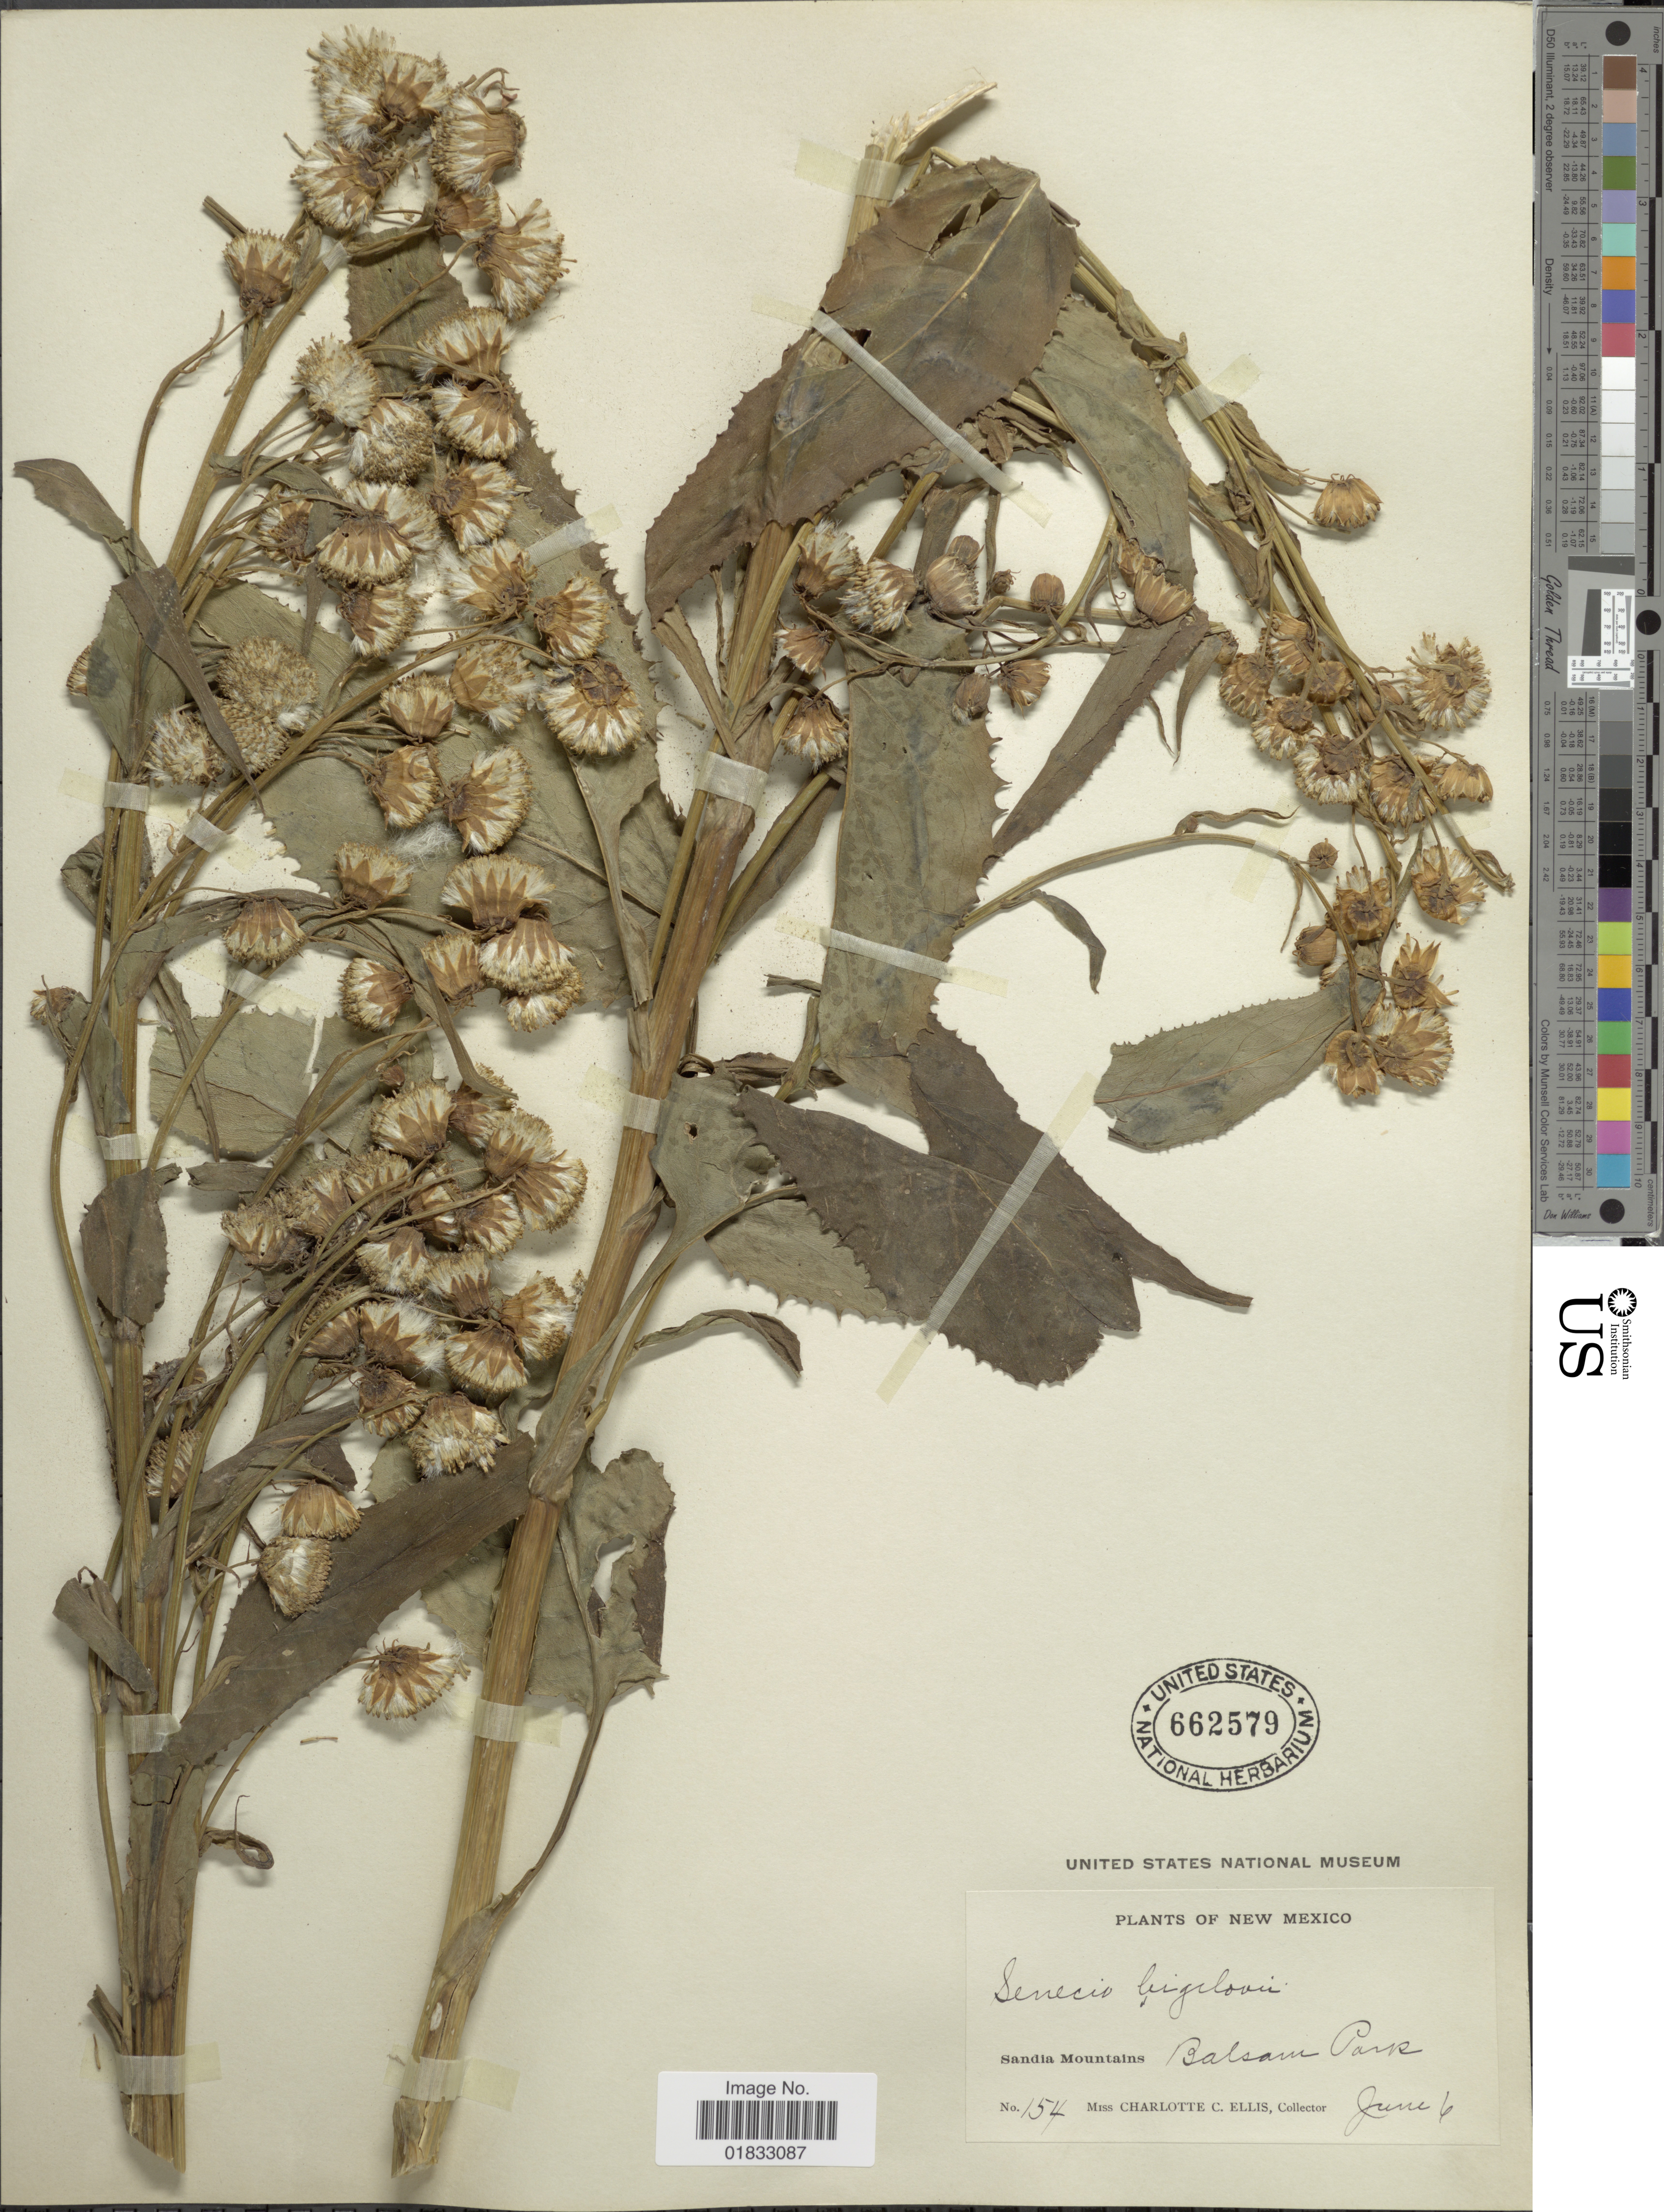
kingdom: Plantae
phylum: Tracheophyta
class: Magnoliopsida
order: Asterales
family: Asteraceae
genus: Senecio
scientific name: Senecio bigelovii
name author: A. Gray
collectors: C. C. Ellis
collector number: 154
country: United States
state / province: New Mexico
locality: Sandia Mountains, Balsam Park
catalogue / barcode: US 662579